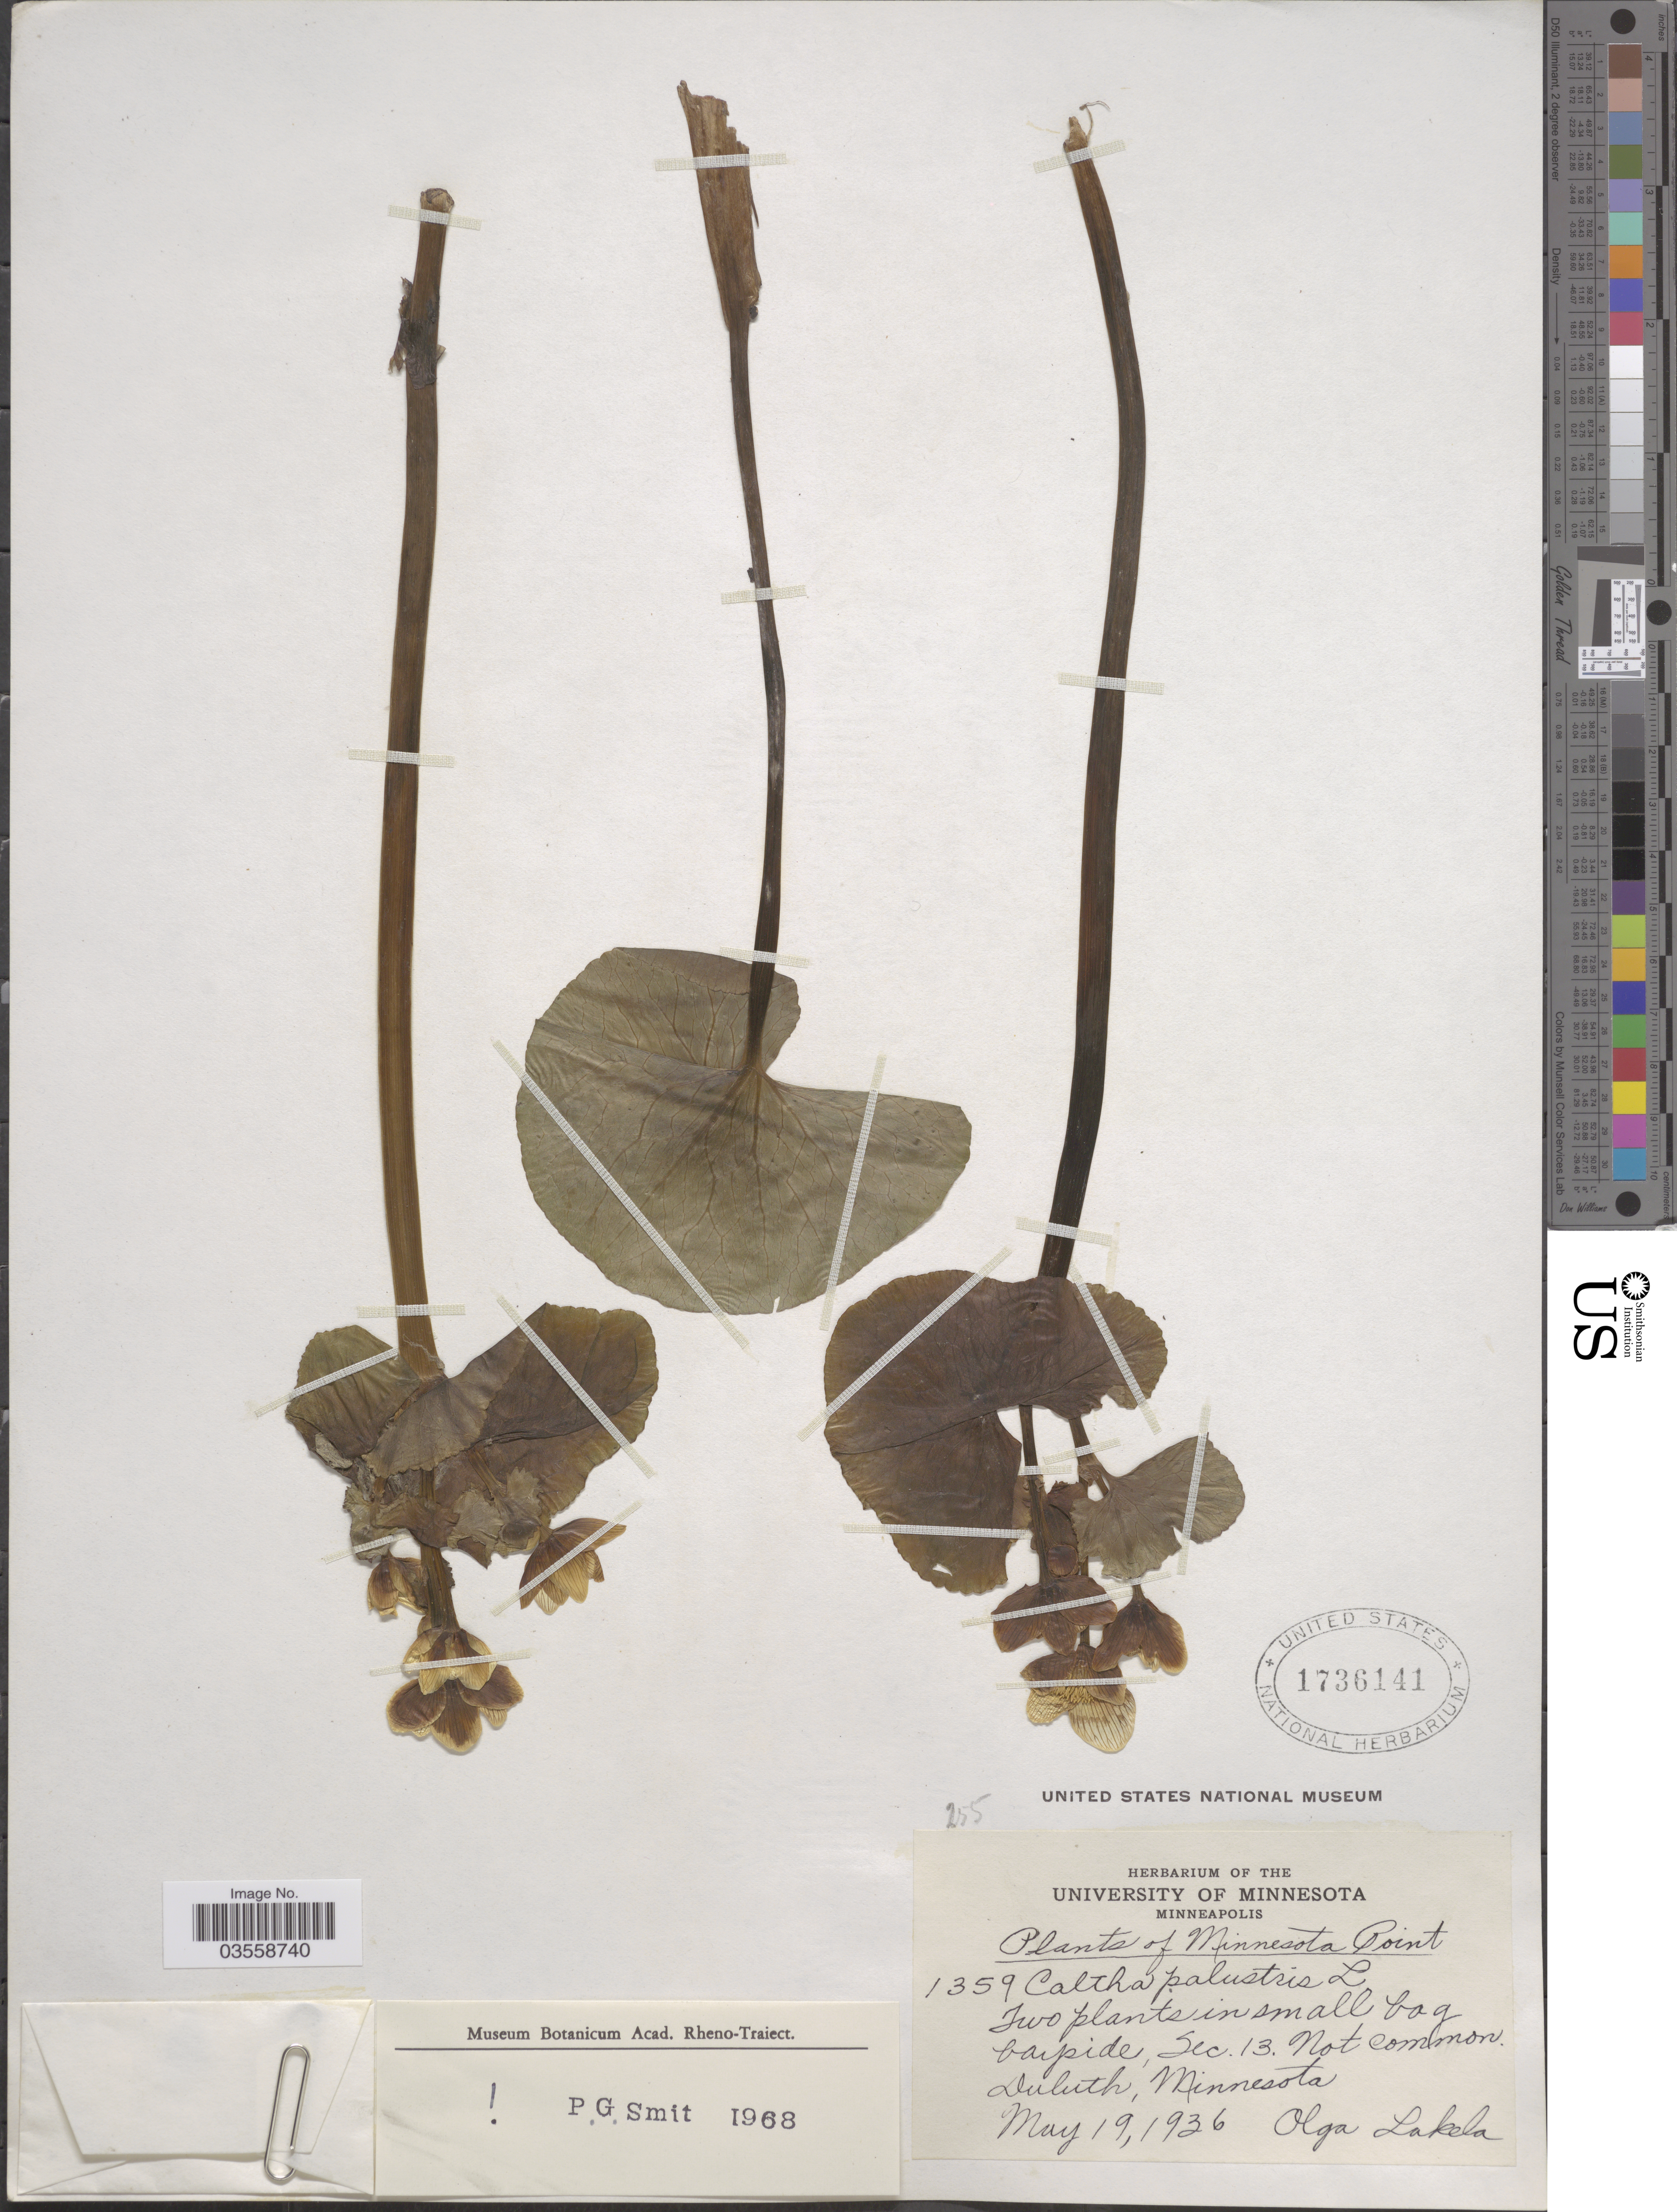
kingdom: Plantae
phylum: Tracheophyta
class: Magnoliopsida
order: Ranunculales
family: Ranunculaceae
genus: Caltha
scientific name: Caltha palustris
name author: L.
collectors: O. K. Lakela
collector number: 1359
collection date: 1936-05-19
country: United States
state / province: Minnesota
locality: Minnesota Point. On a small bog bayside, Sec. 13. Duluth.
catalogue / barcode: US 1736141